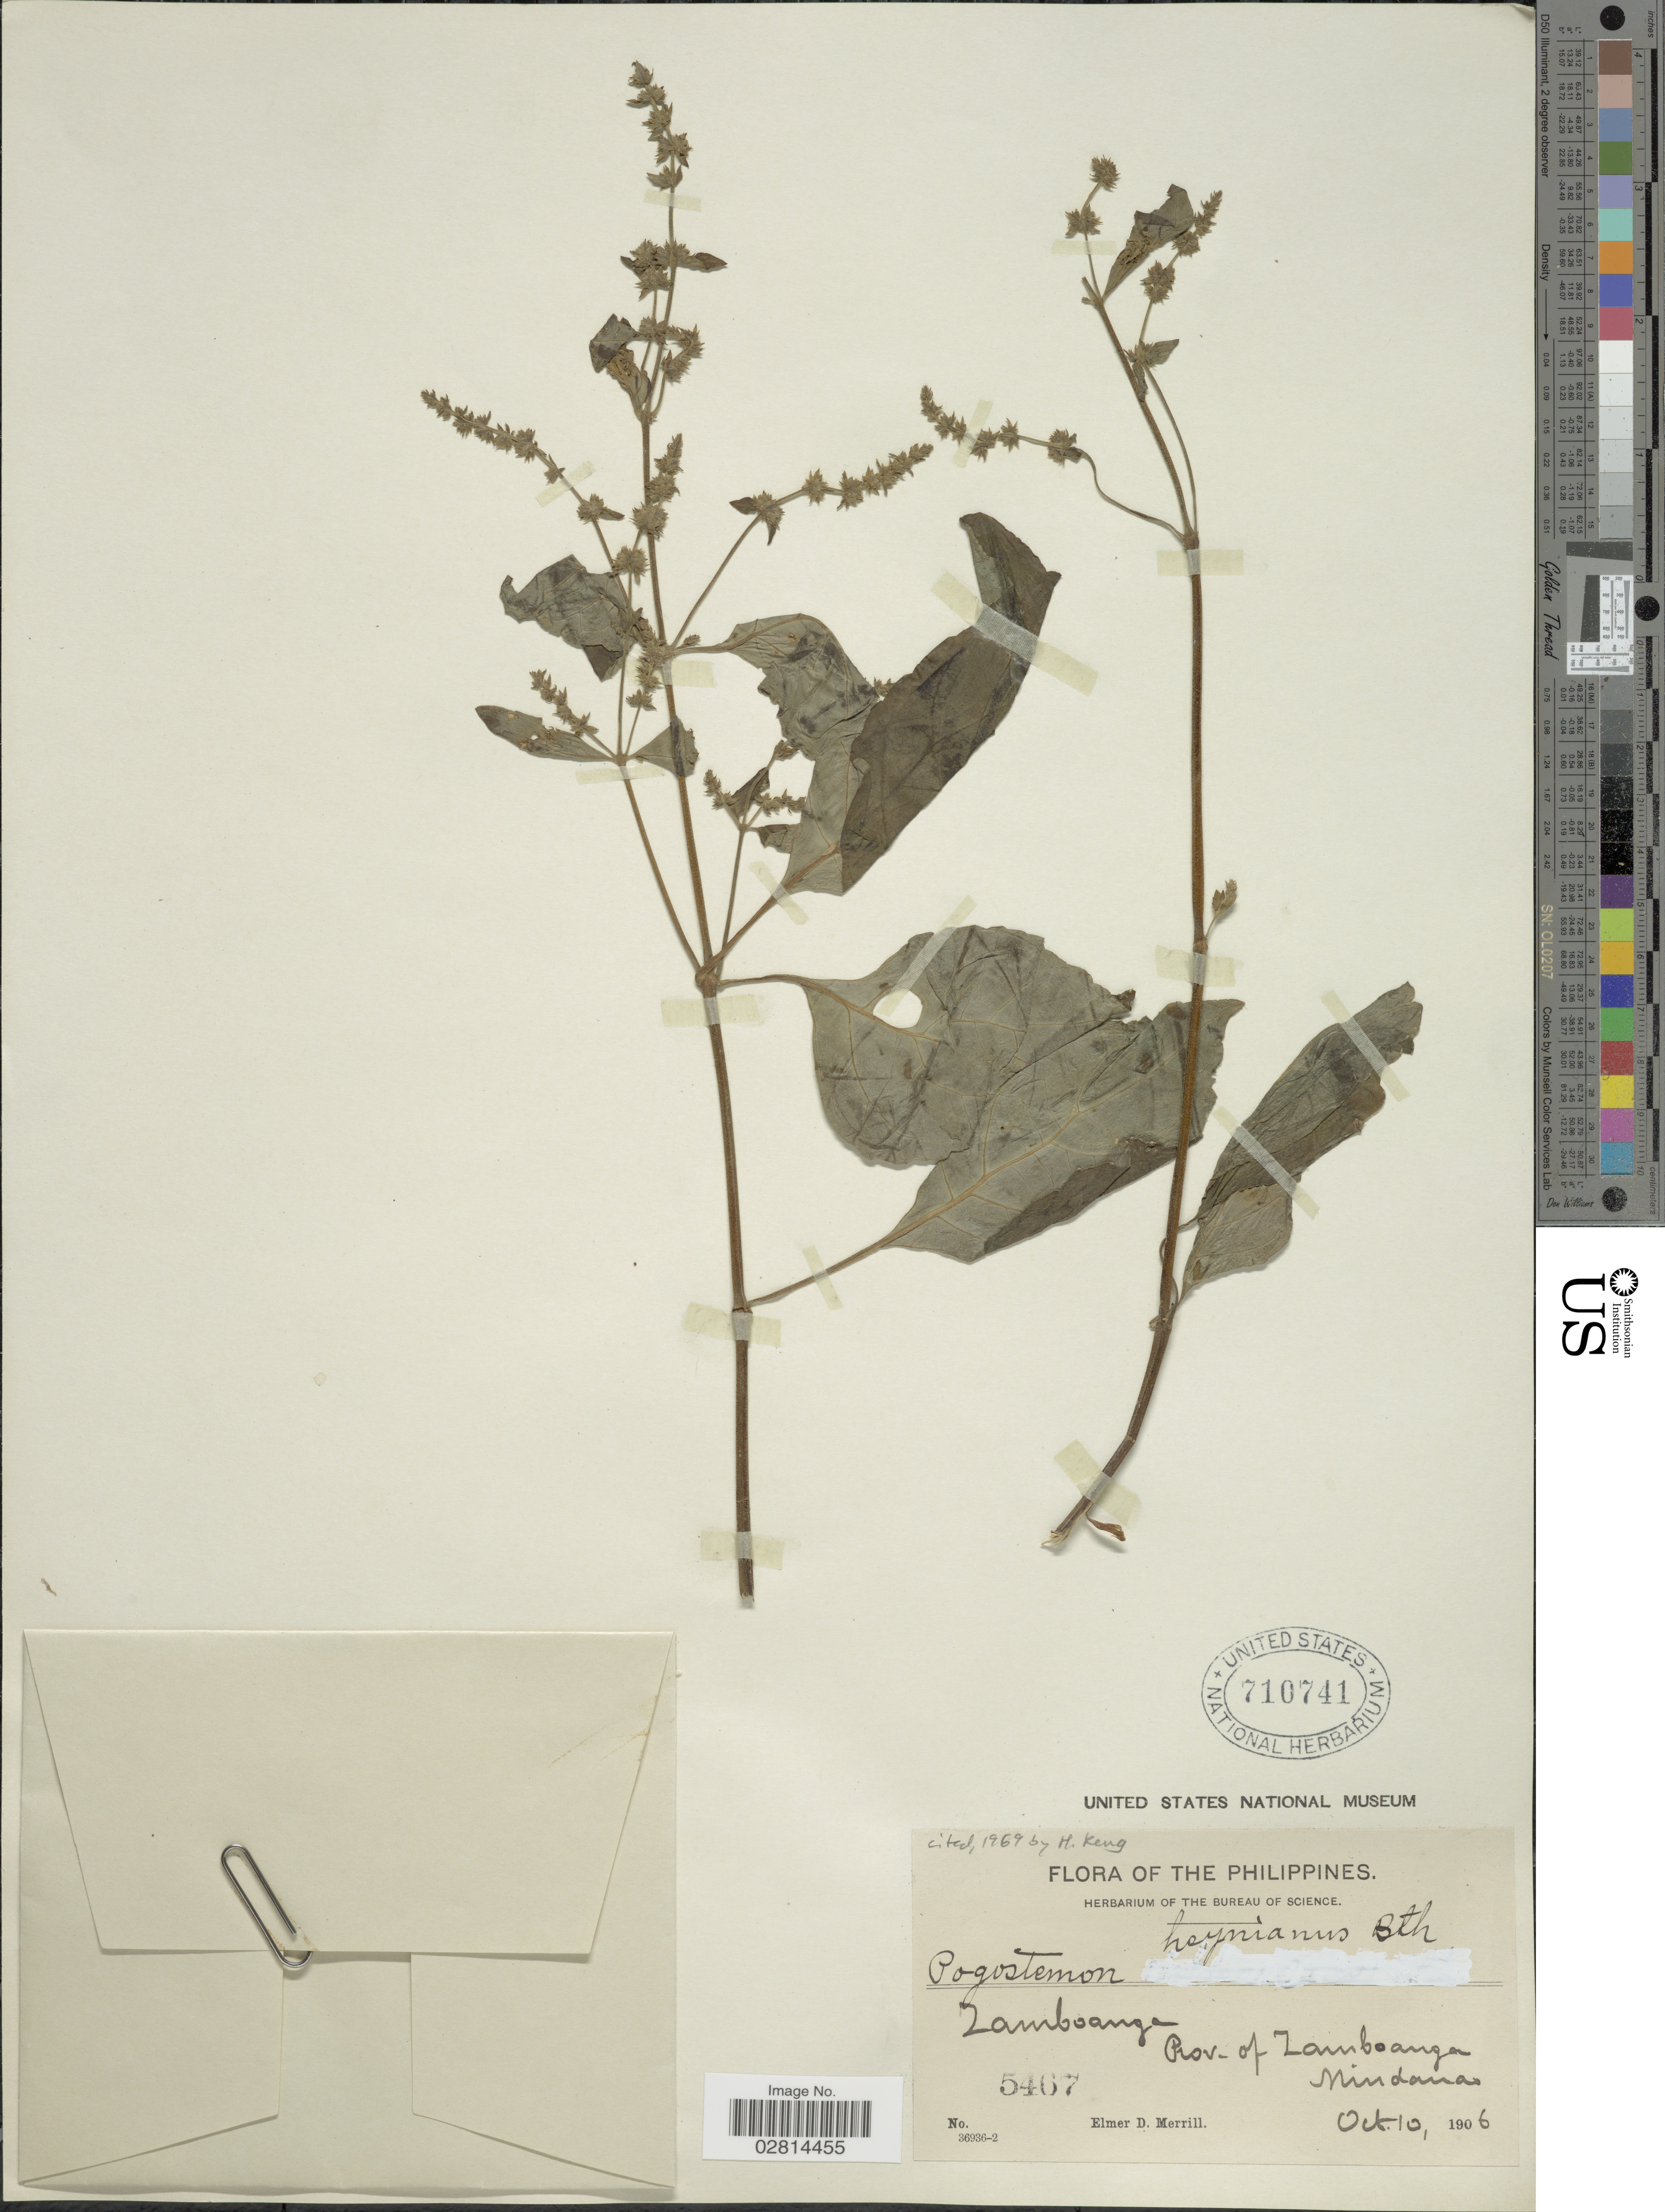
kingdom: Plantae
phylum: Tracheophyta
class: Magnoliopsida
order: Lamiales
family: Lamiaceae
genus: Pogostemon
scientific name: Pogostemon heyneanus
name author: Benth.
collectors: E. D. Merrill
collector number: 5467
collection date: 1906-10-10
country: Philippines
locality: Zamboanga. Prov. of Zamboanga. Mindanao.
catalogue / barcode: US 710741